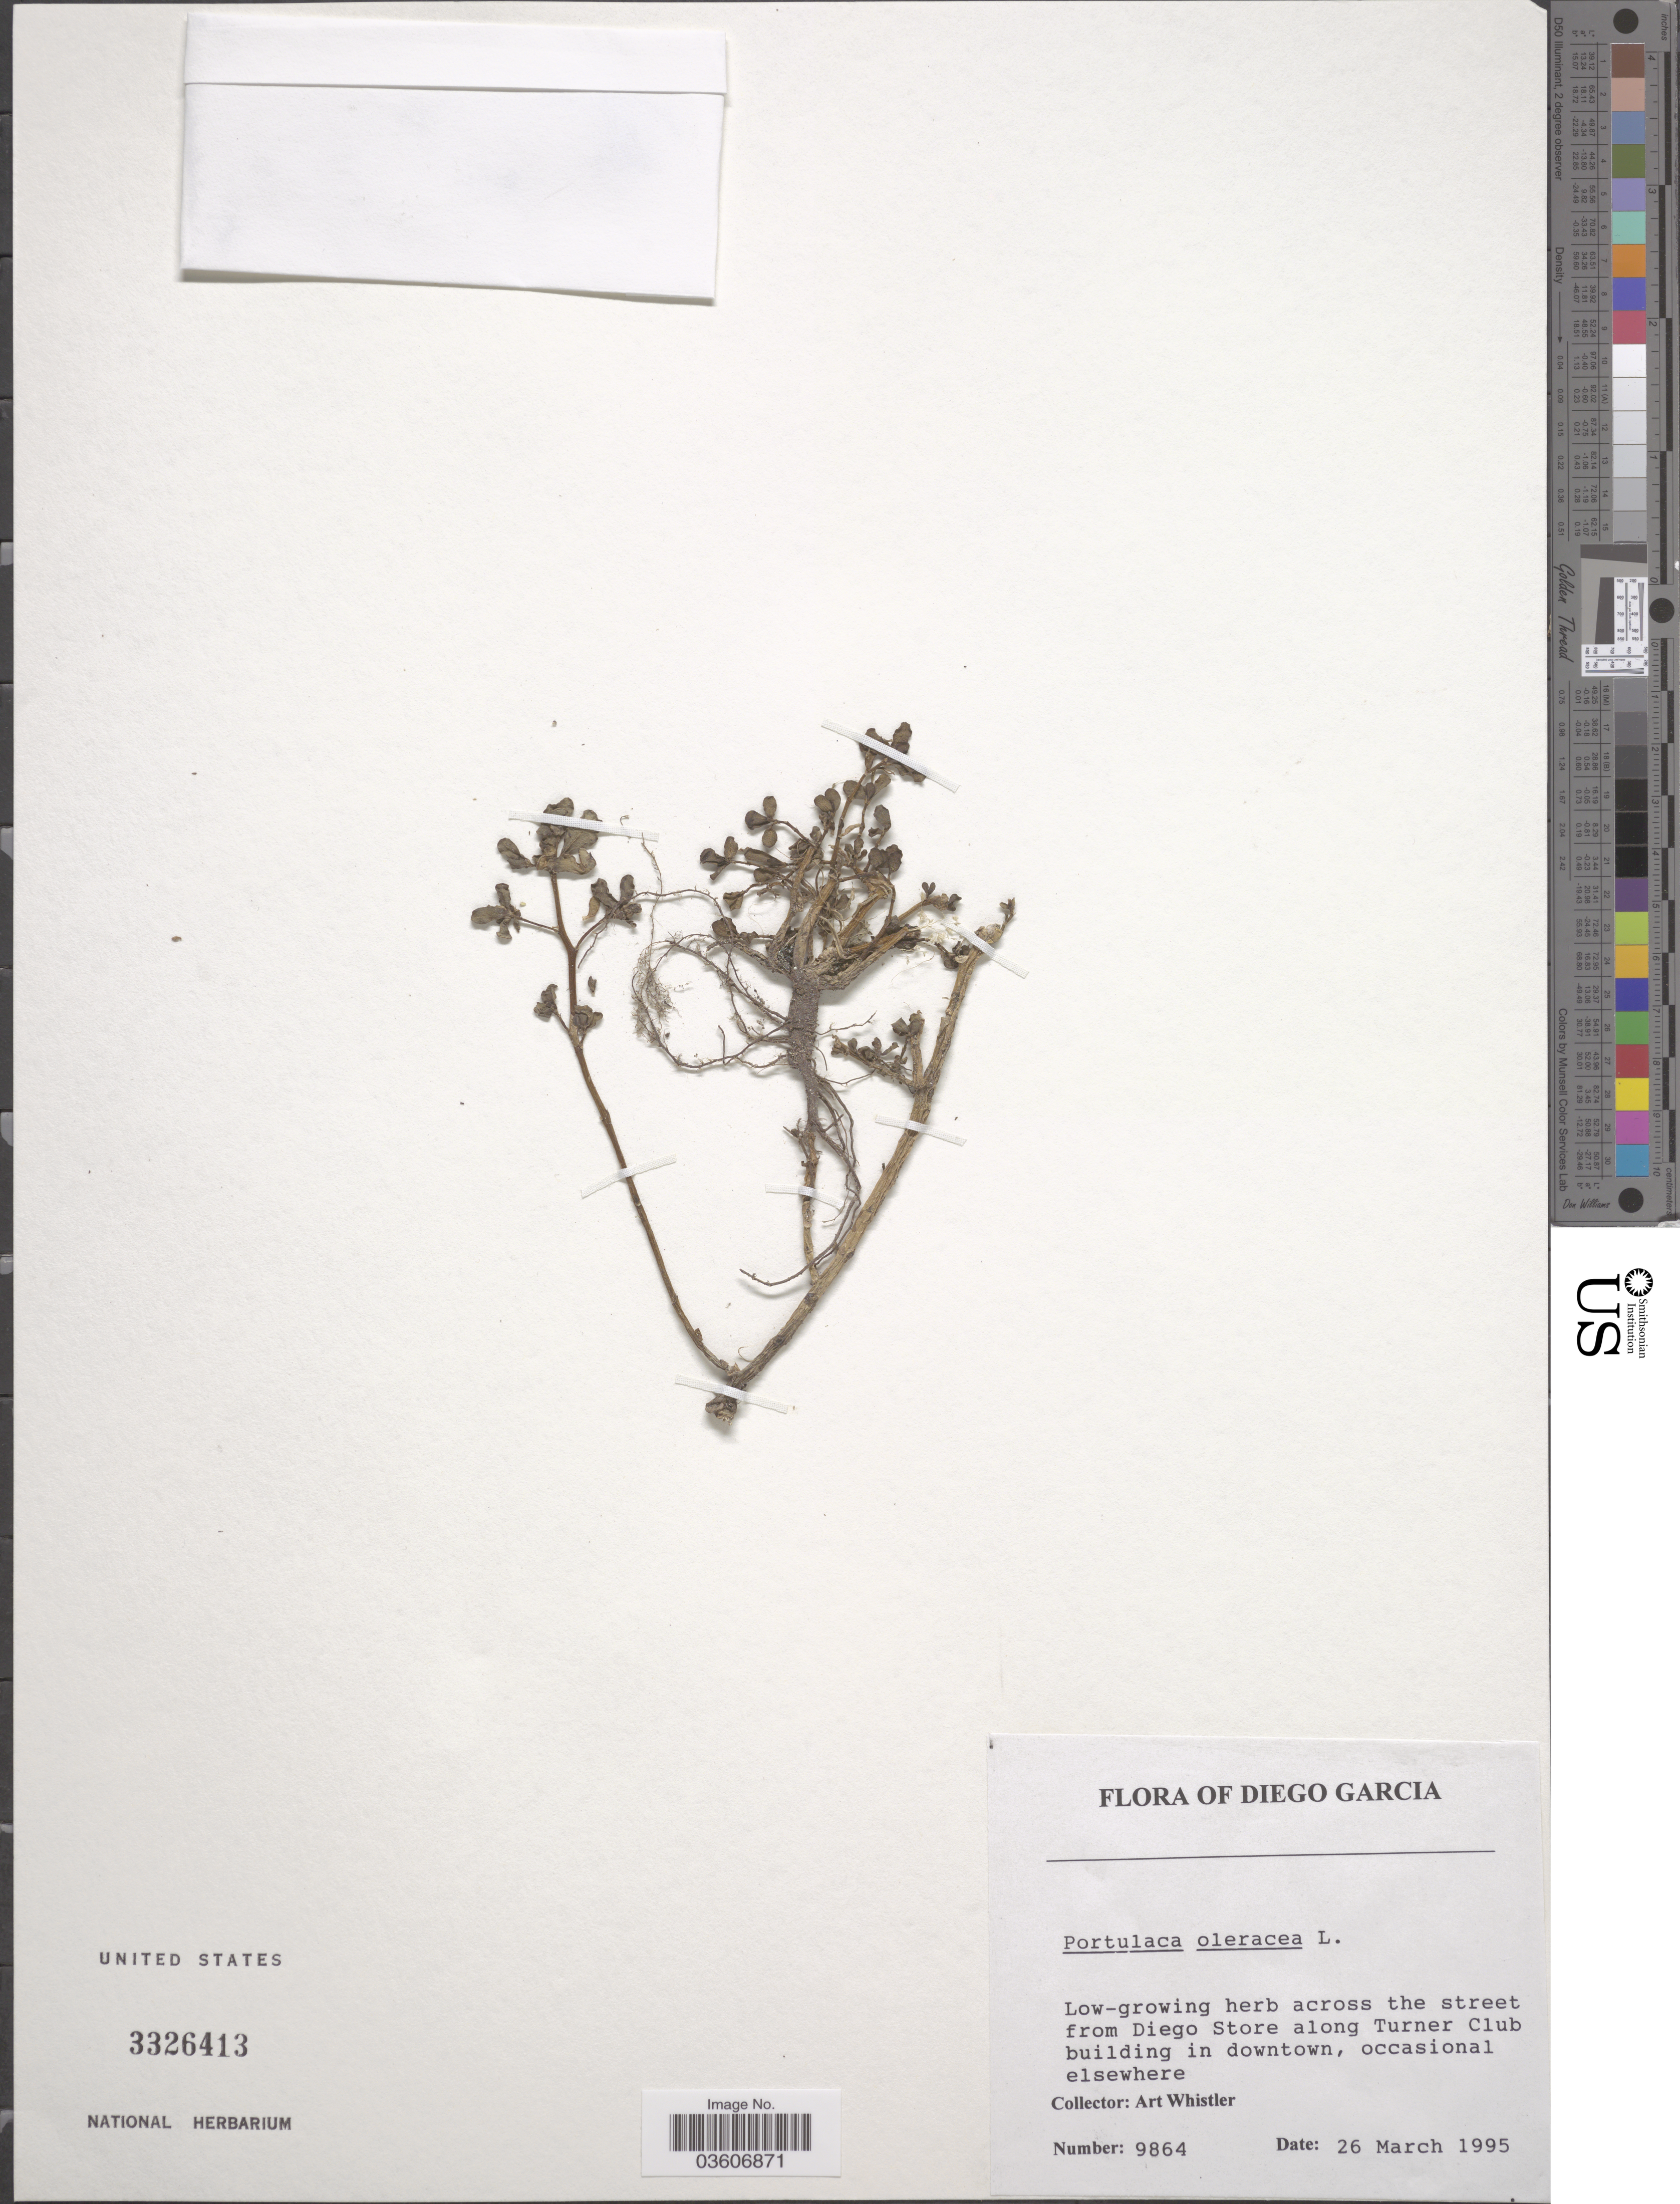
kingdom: Plantae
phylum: Tracheophyta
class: Magnoliopsida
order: Caryophyllales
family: Portulacaceae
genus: Portulaca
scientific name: Portulaca oleracea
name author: L.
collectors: A. Whistler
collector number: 9864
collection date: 1995-03-26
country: British Indian Ocean Territory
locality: Diego Garcia. Low-growing herb across the street from Diego Store along Turner Club building in downtown.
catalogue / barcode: US 3326413